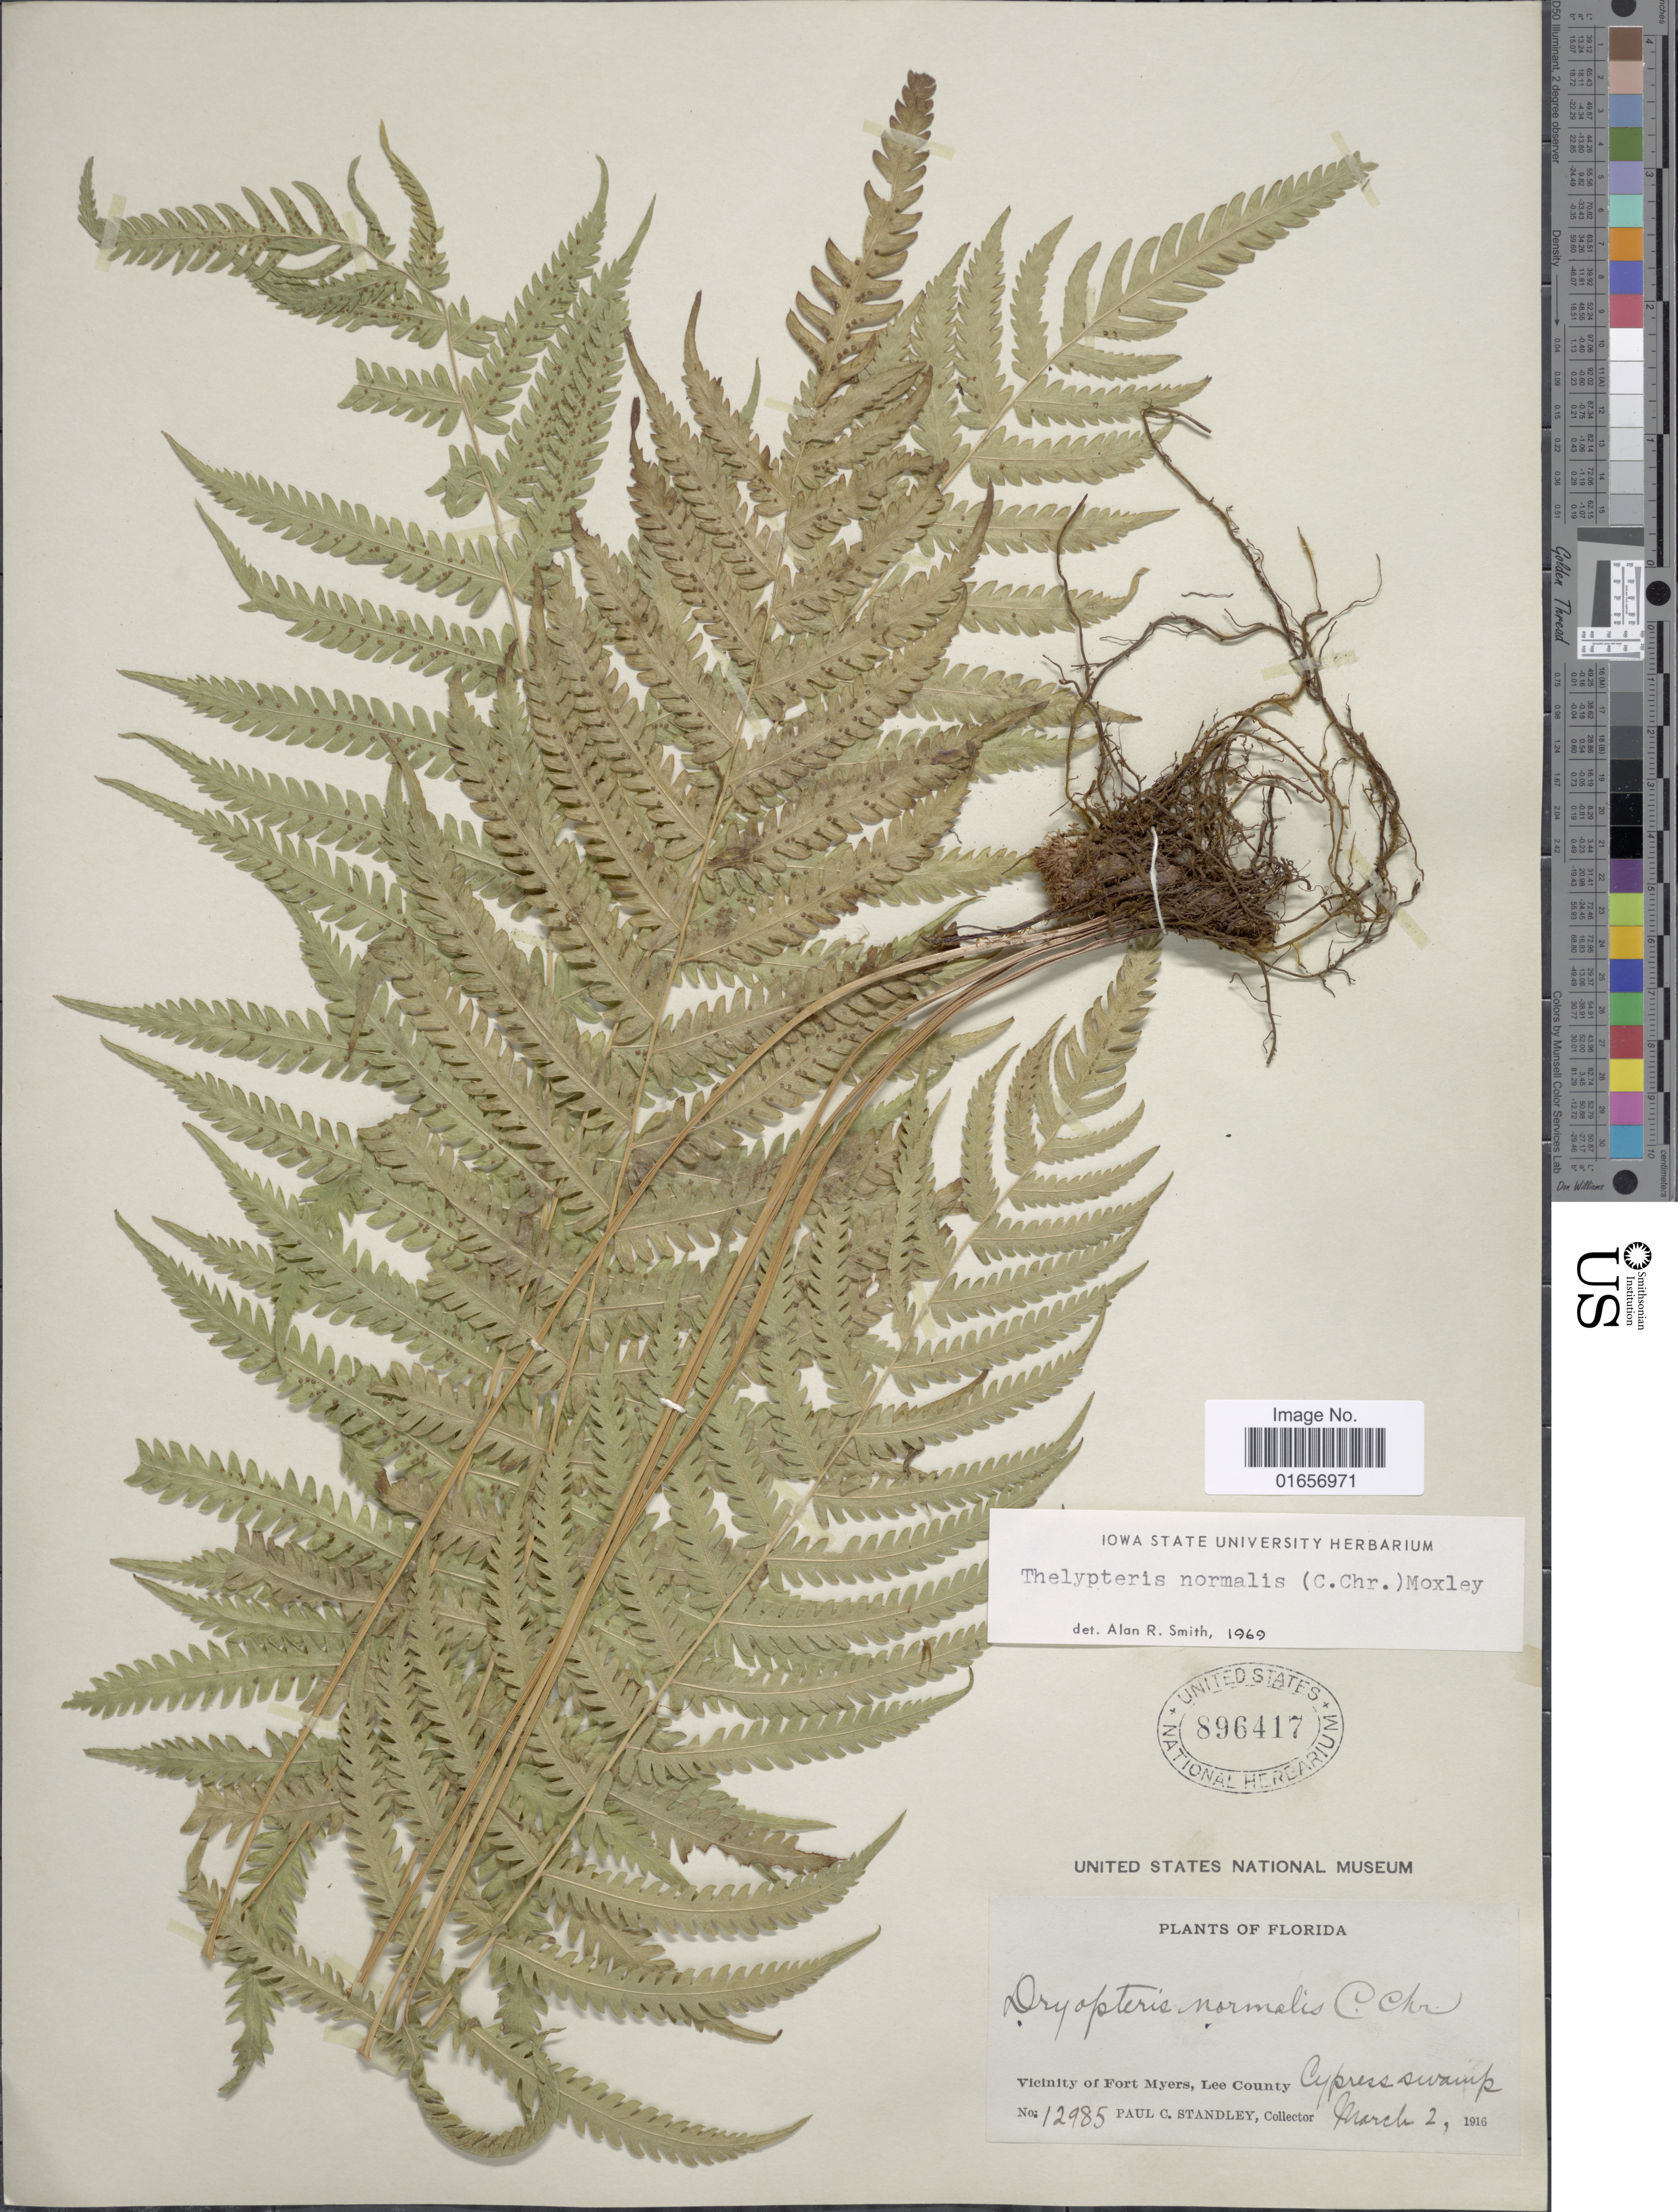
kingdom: Plantae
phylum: Tracheophyta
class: Polypodiopsida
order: Polypodiales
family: Thelypteridaceae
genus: Christella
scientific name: Christella kunthii comb. ined.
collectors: P. C. Standley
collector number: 12985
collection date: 1916-03-02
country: United States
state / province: Florida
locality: Vicinity of Fort Myers, Lee County, Cypress swamp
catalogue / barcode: US 896417